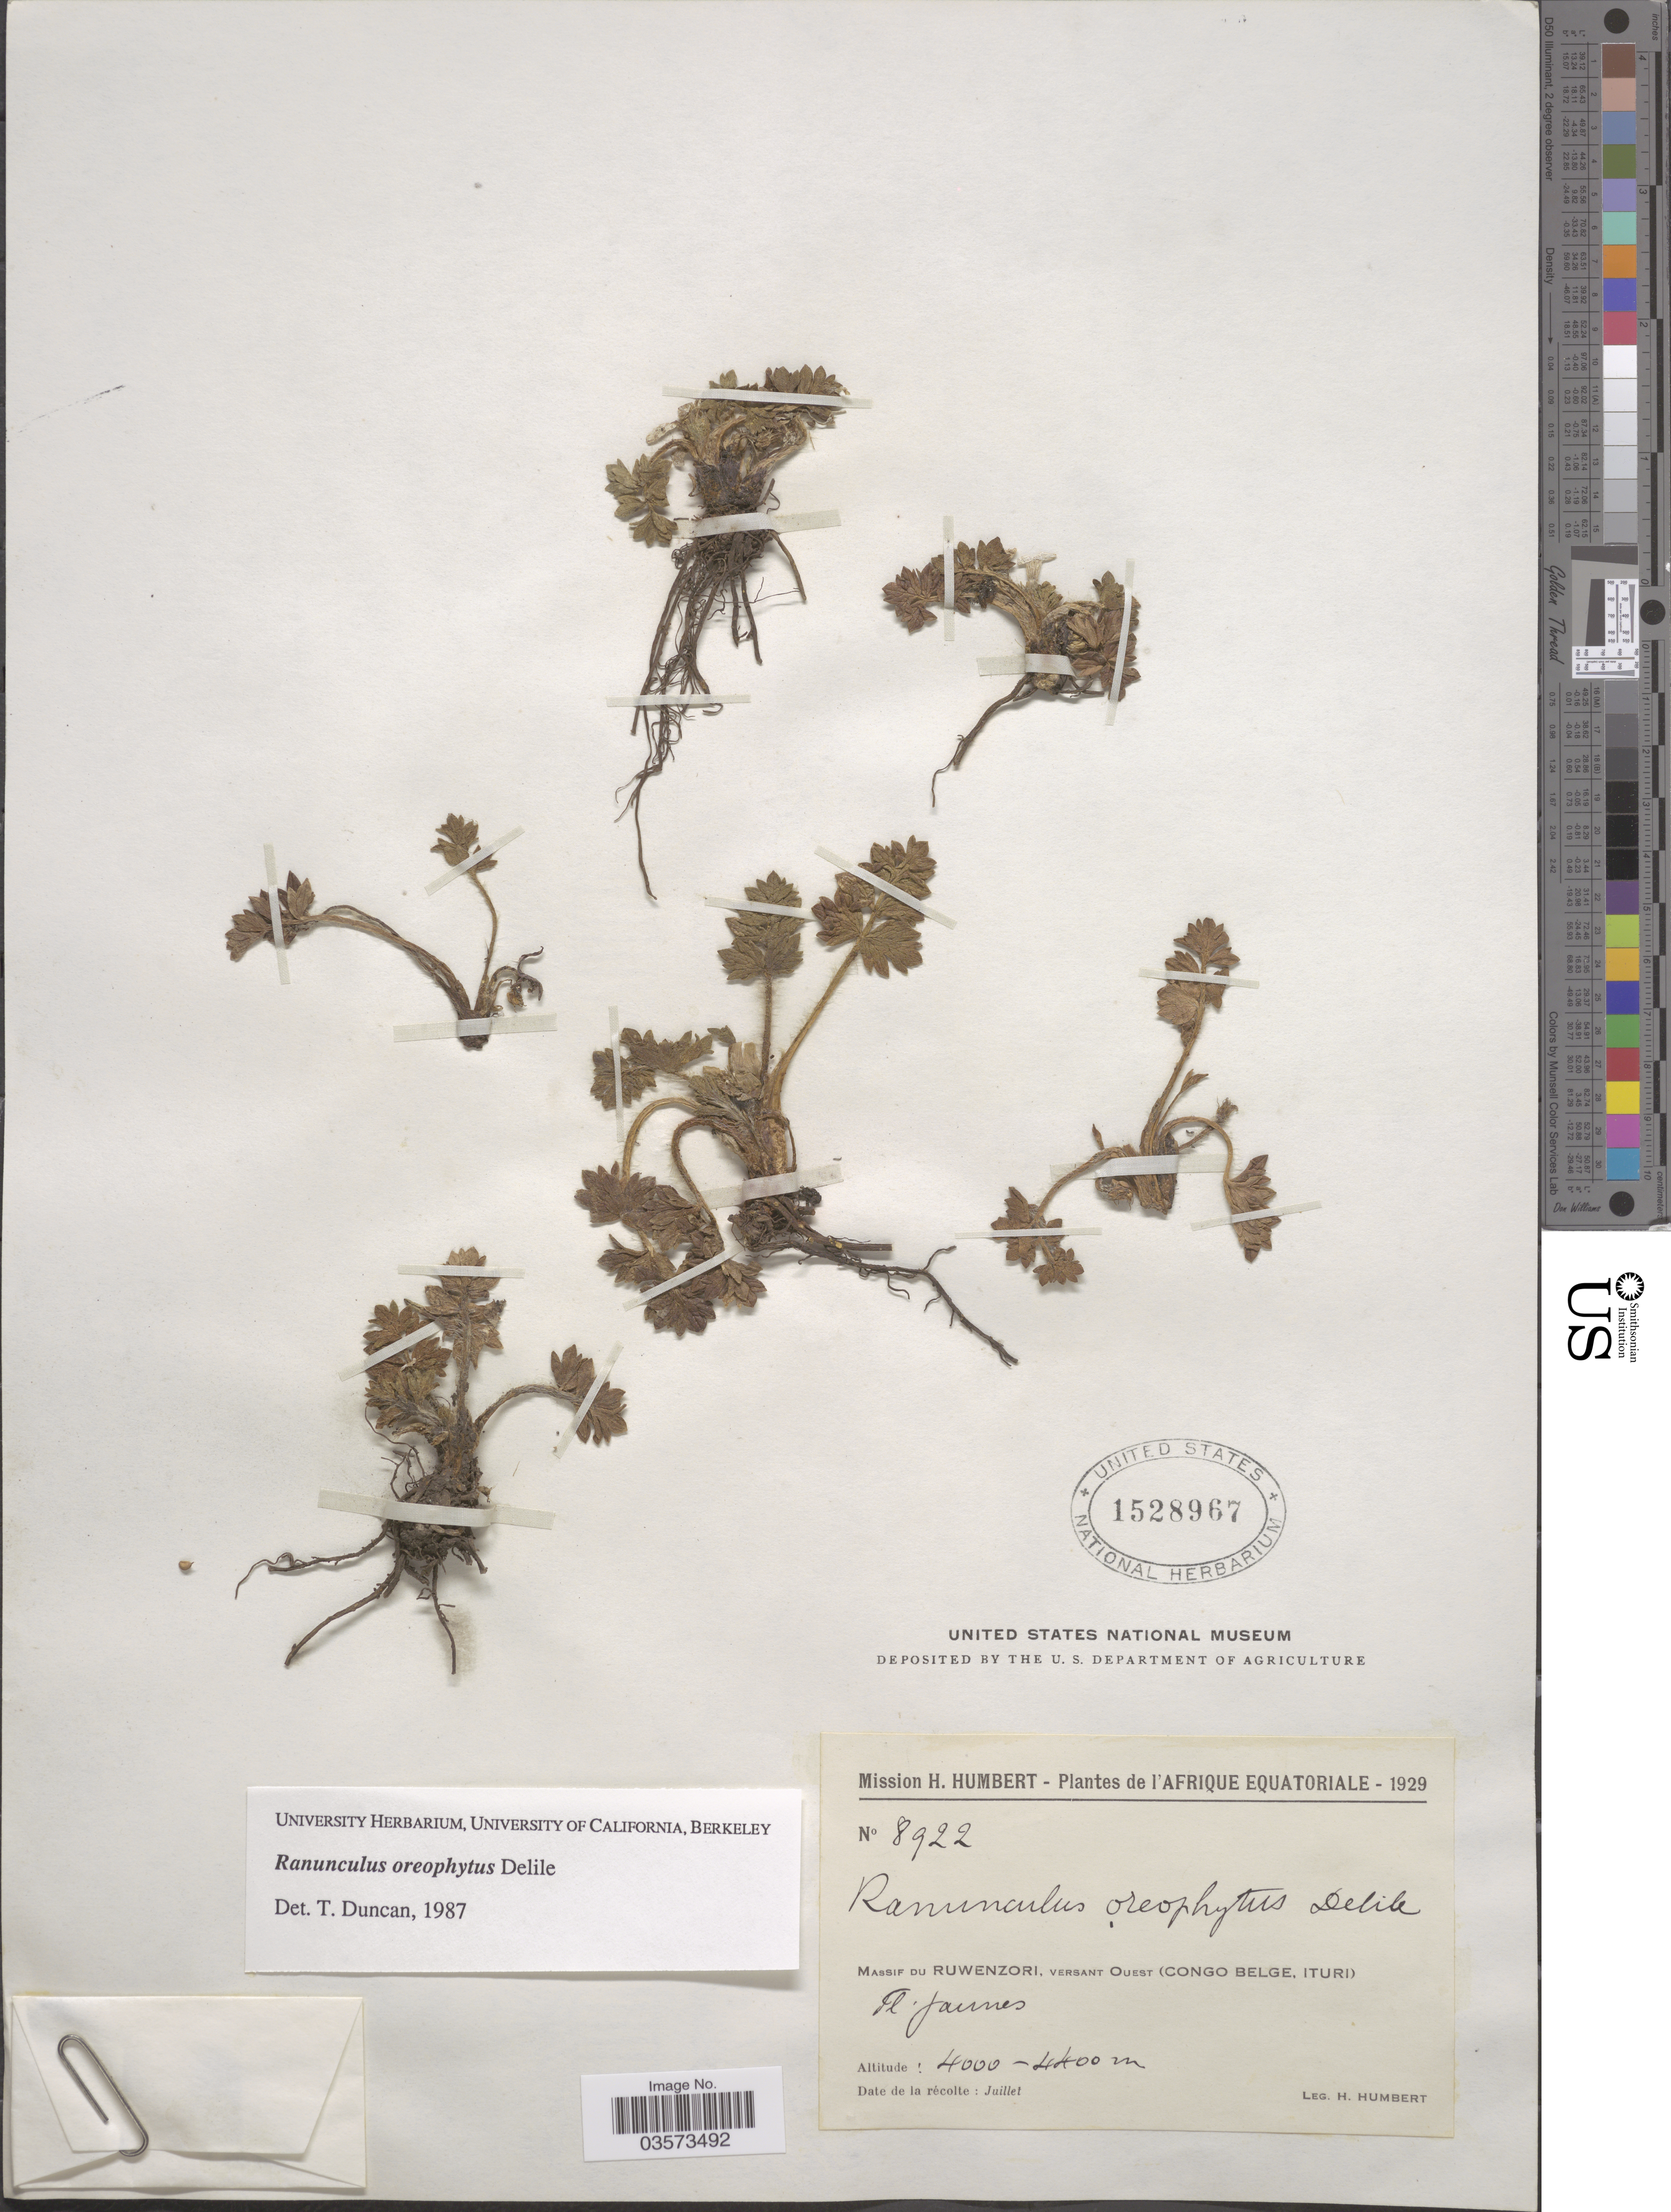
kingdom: Plantae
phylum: Tracheophyta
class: Magnoliopsida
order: Ranunculales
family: Ranunculaceae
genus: Ranunculus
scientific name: Ranunculus orerophytus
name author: Delile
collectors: H. Humbert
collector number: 8922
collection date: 1929-07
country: Congo, Democratic Republic of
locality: Afrique Equatoriale. Massif du Ruwenzori, versant Ouest (Congo Belge, Ituri).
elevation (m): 4000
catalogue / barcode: US 1528967